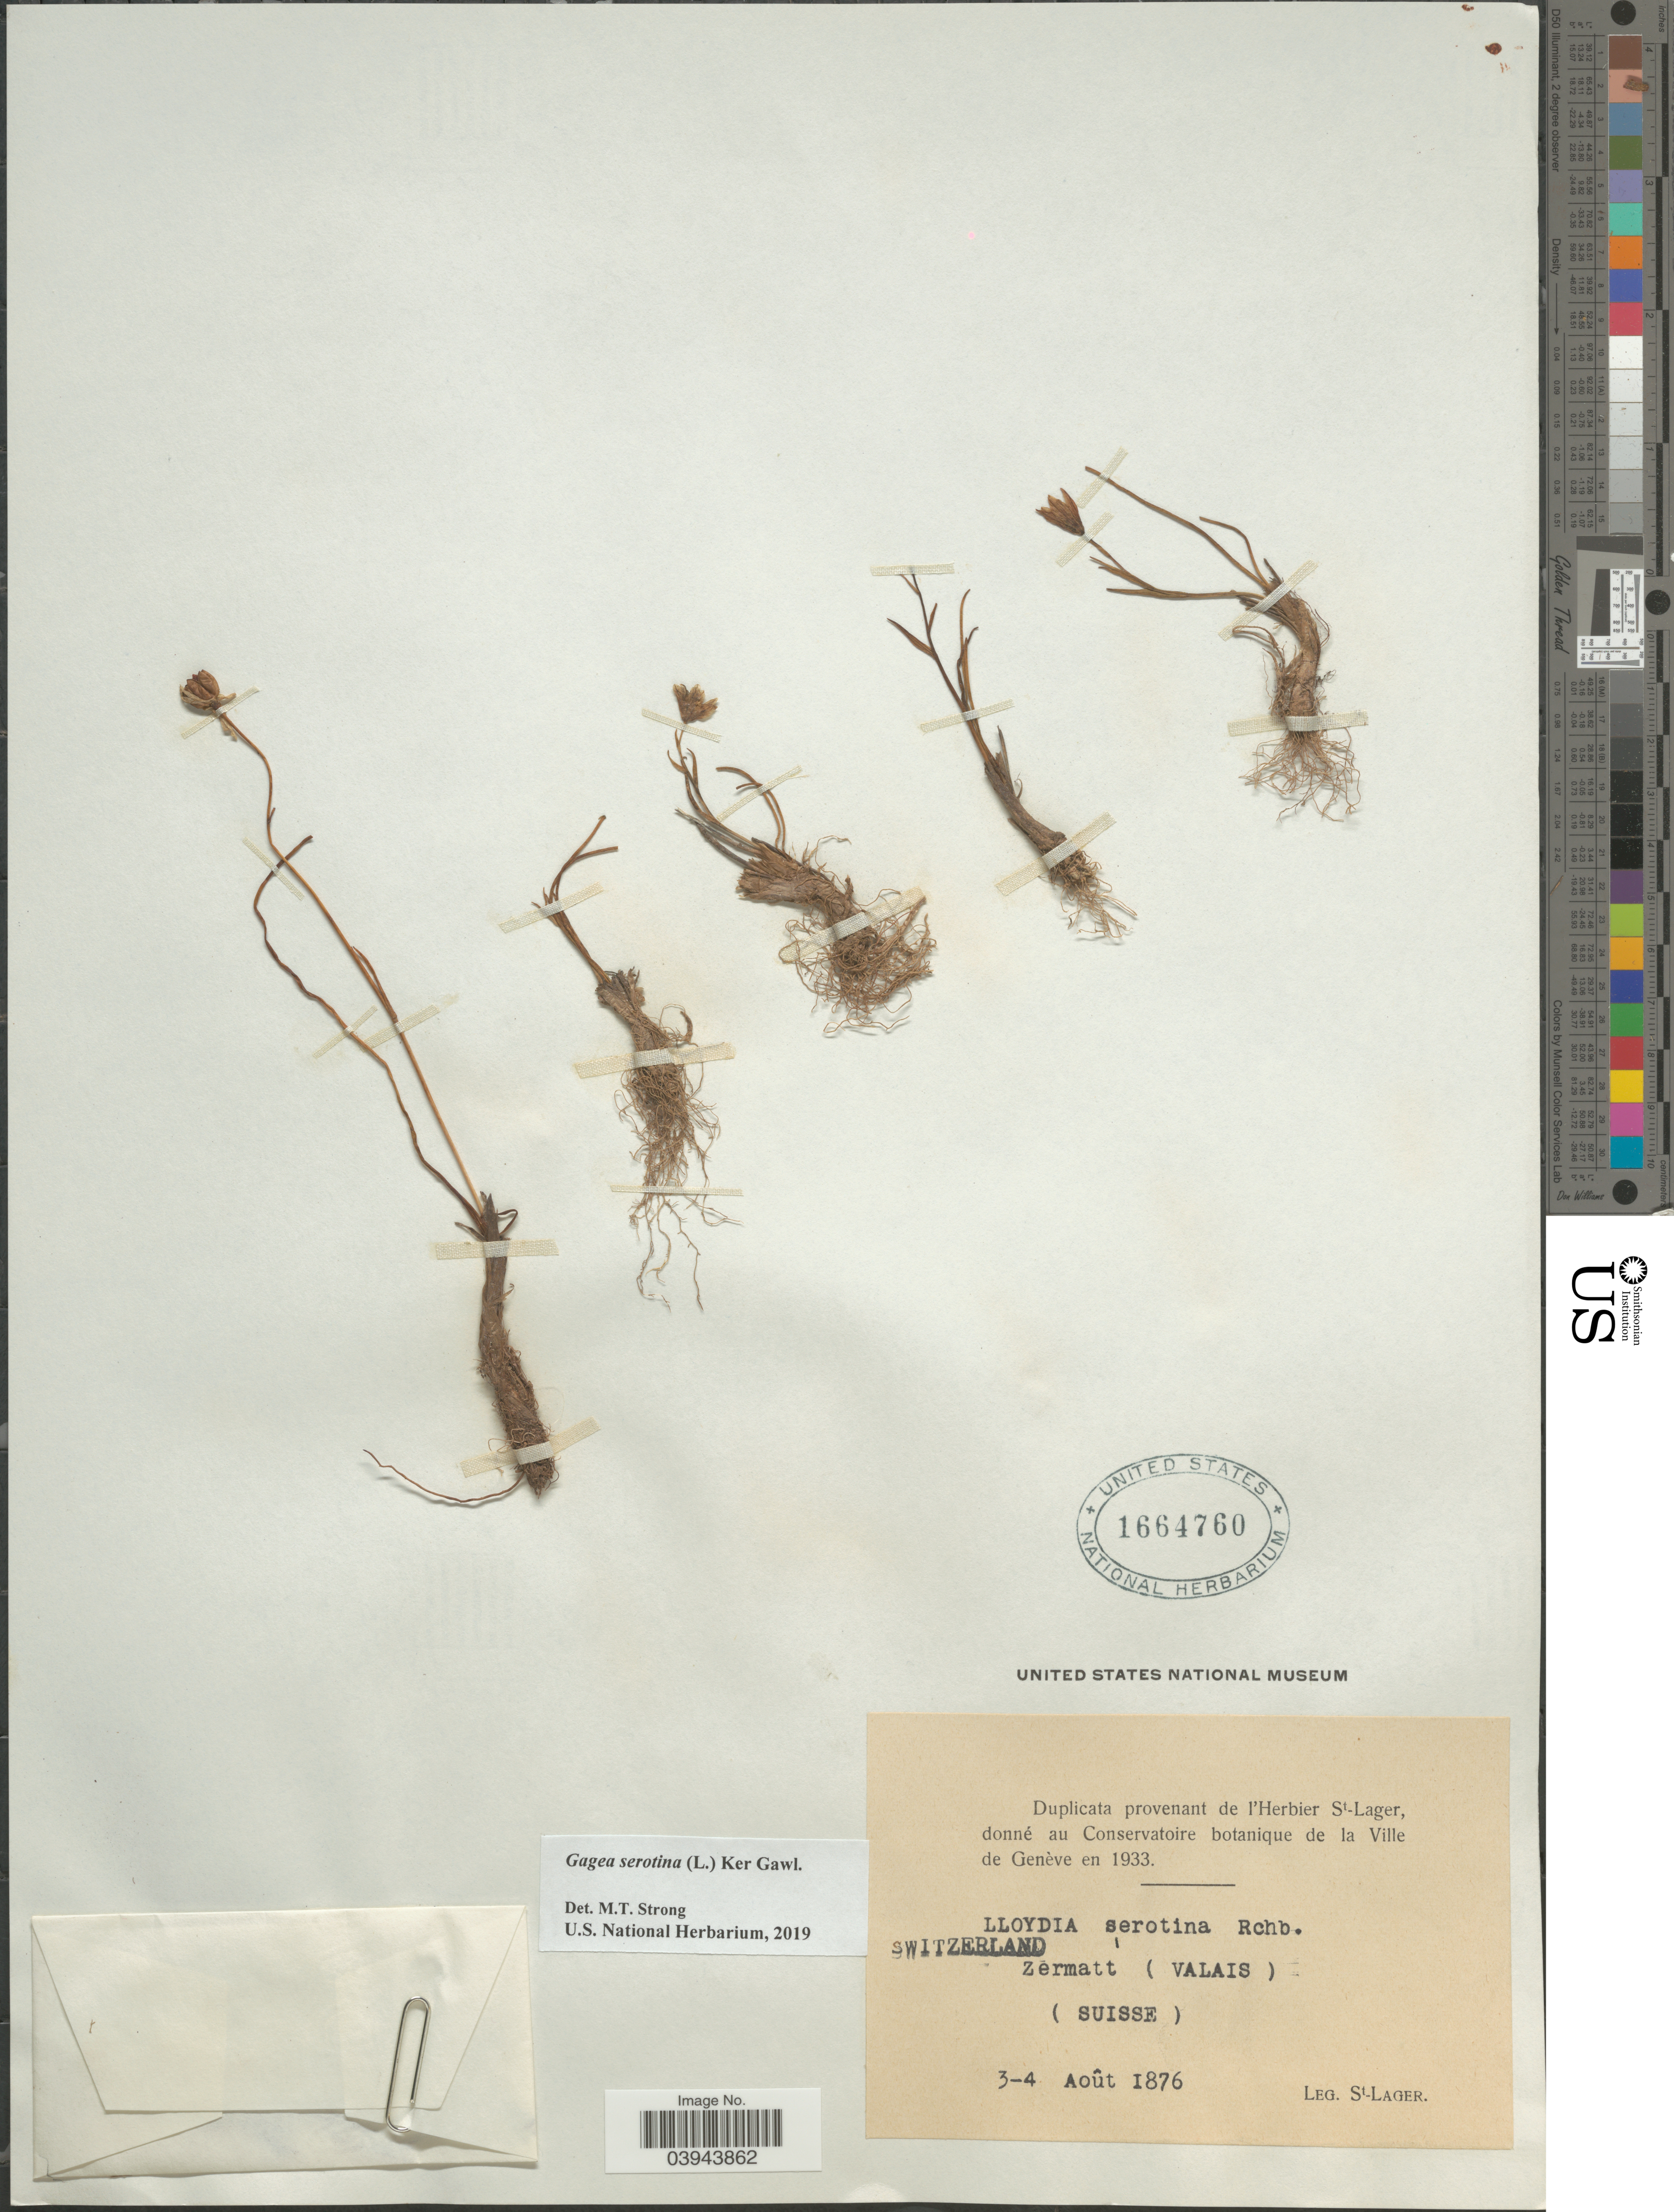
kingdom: Plantae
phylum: Tracheophyta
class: Liliopsida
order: Liliales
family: Liliaceae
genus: Gagea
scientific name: Gagea serotina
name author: (L.) Ker Gawl.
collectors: -. St. Lager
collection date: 1876-08-03/1876-08-04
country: Switzerland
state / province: Valais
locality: Zermatt (Suisse).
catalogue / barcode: US 1664760